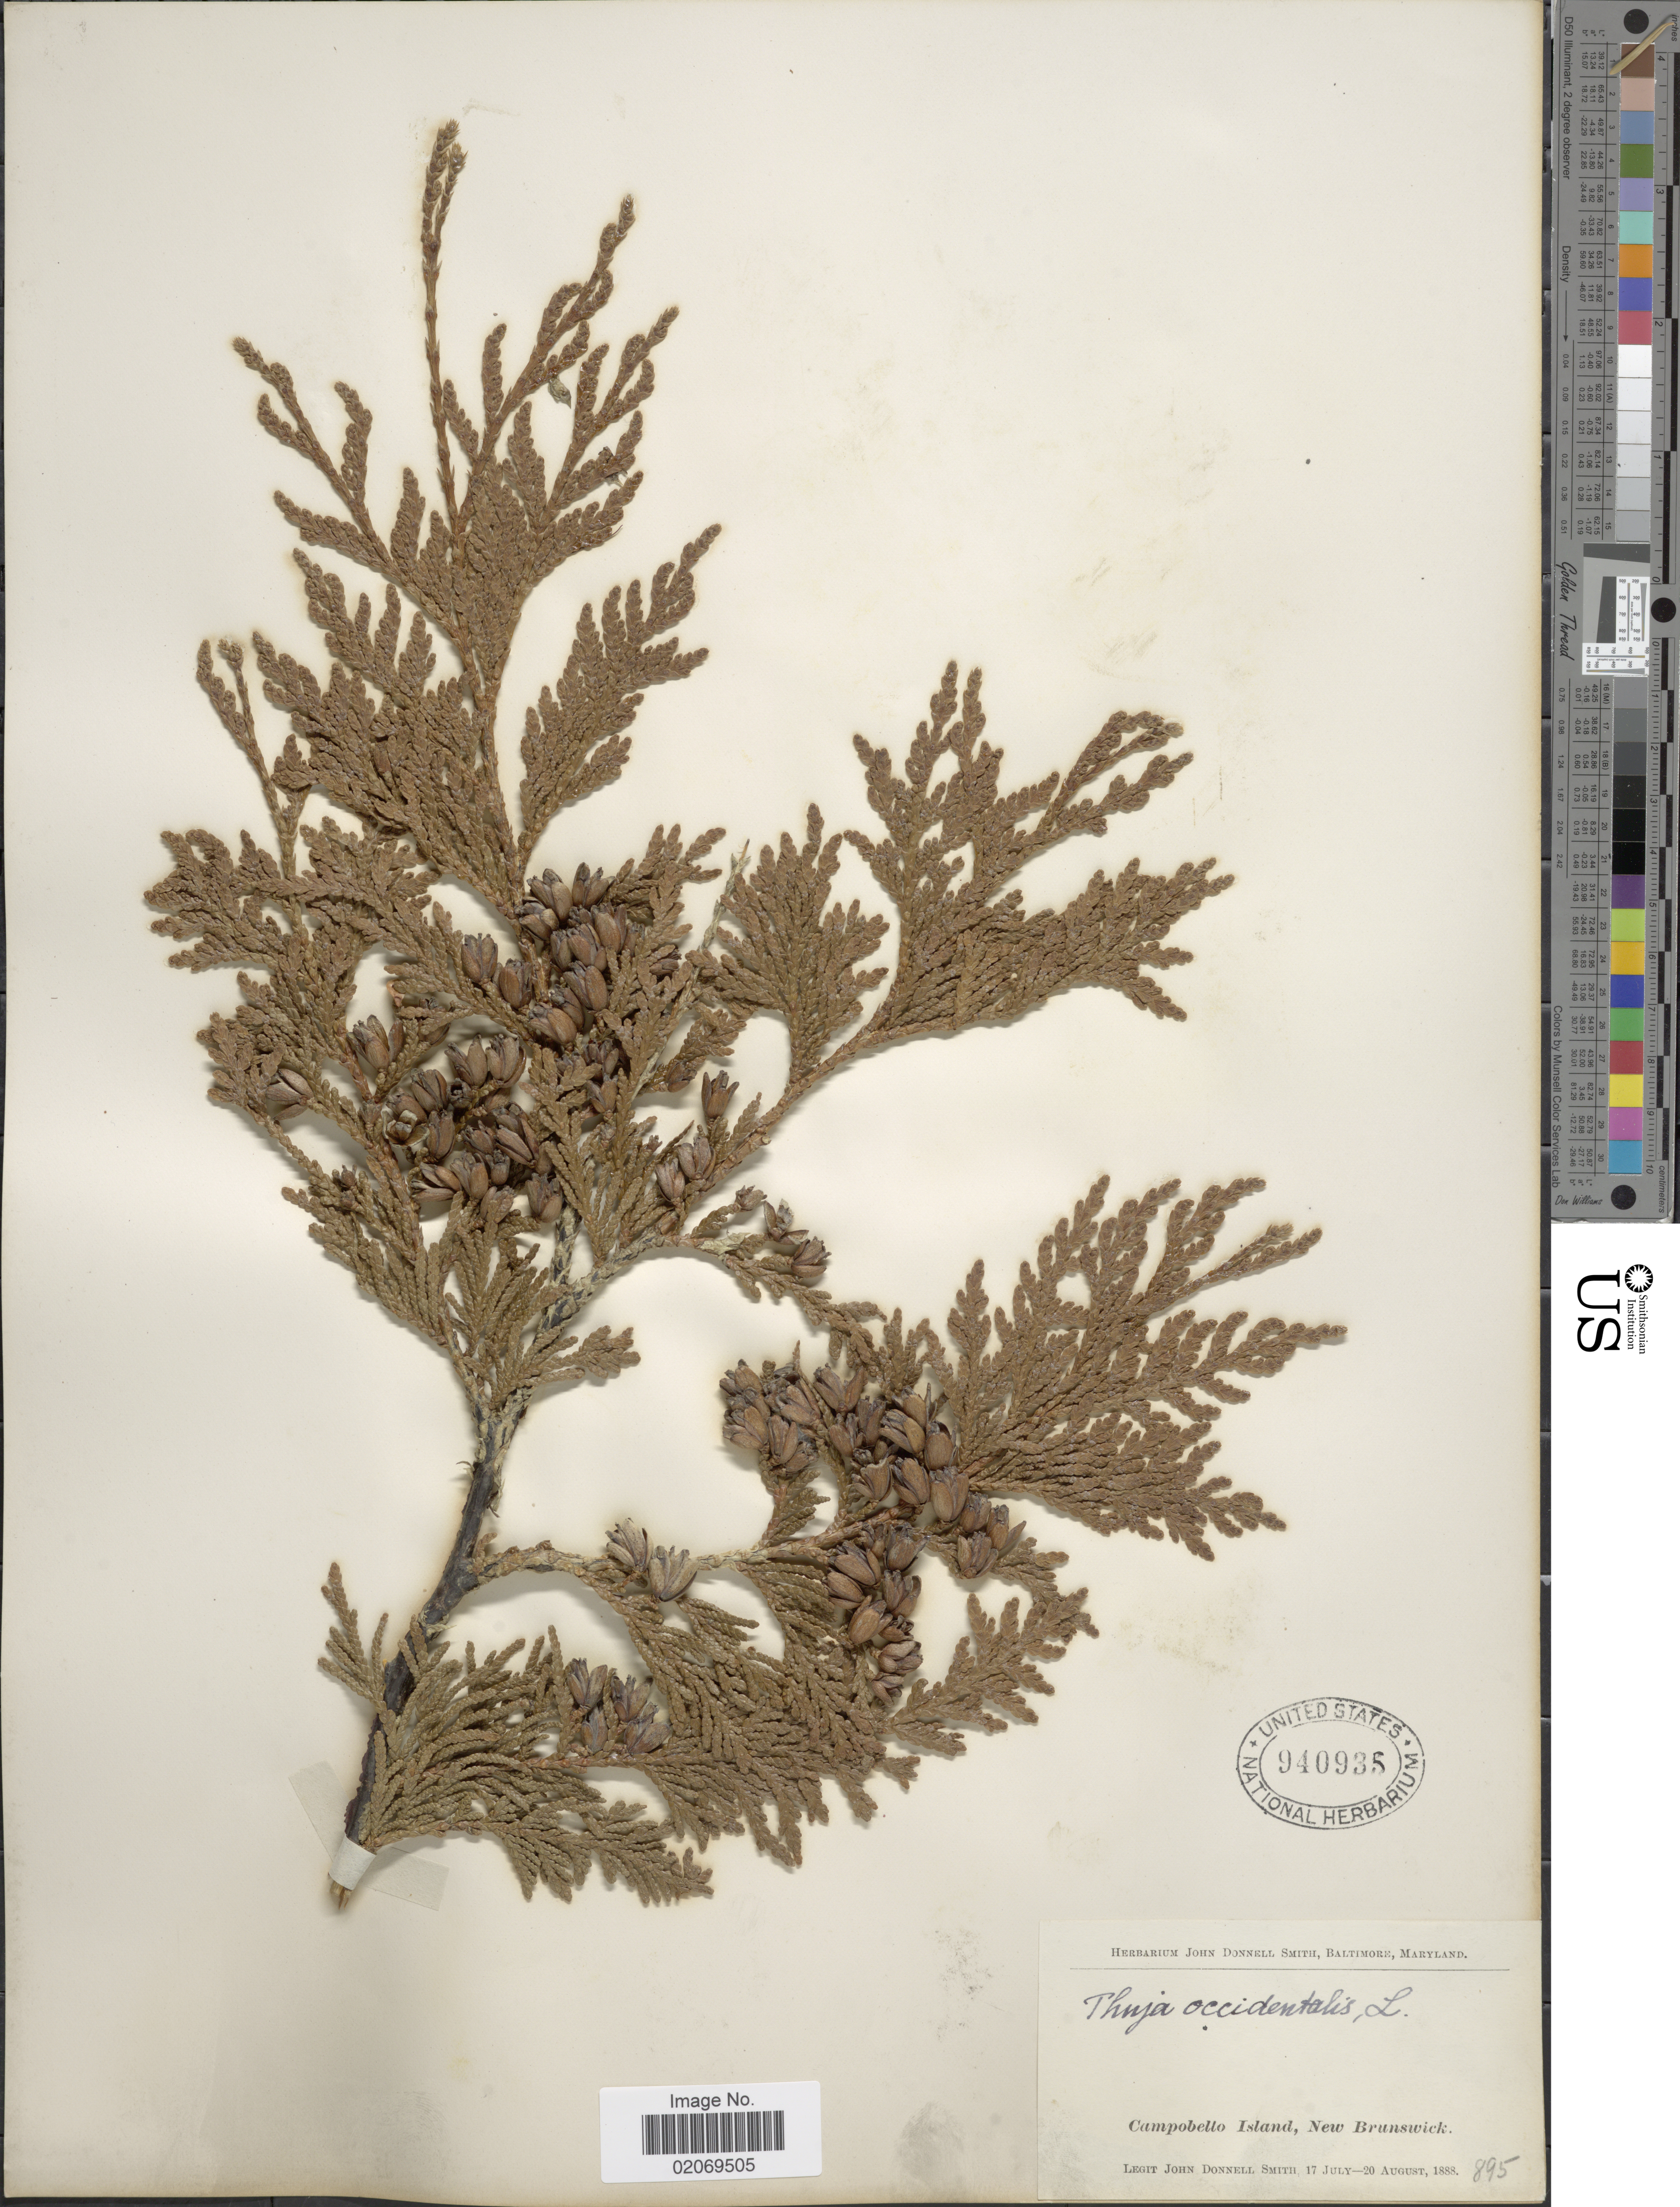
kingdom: Plantae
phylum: Tracheophyta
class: Pinopsida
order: Pinales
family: Cupressaceae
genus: Thuja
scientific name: Thuja occidentalis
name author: L.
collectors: J. Donnell Smith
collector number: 895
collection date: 1888-07-17/1888-08-20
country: Canada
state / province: New Brunswick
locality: Campobello Island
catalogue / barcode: US 940935